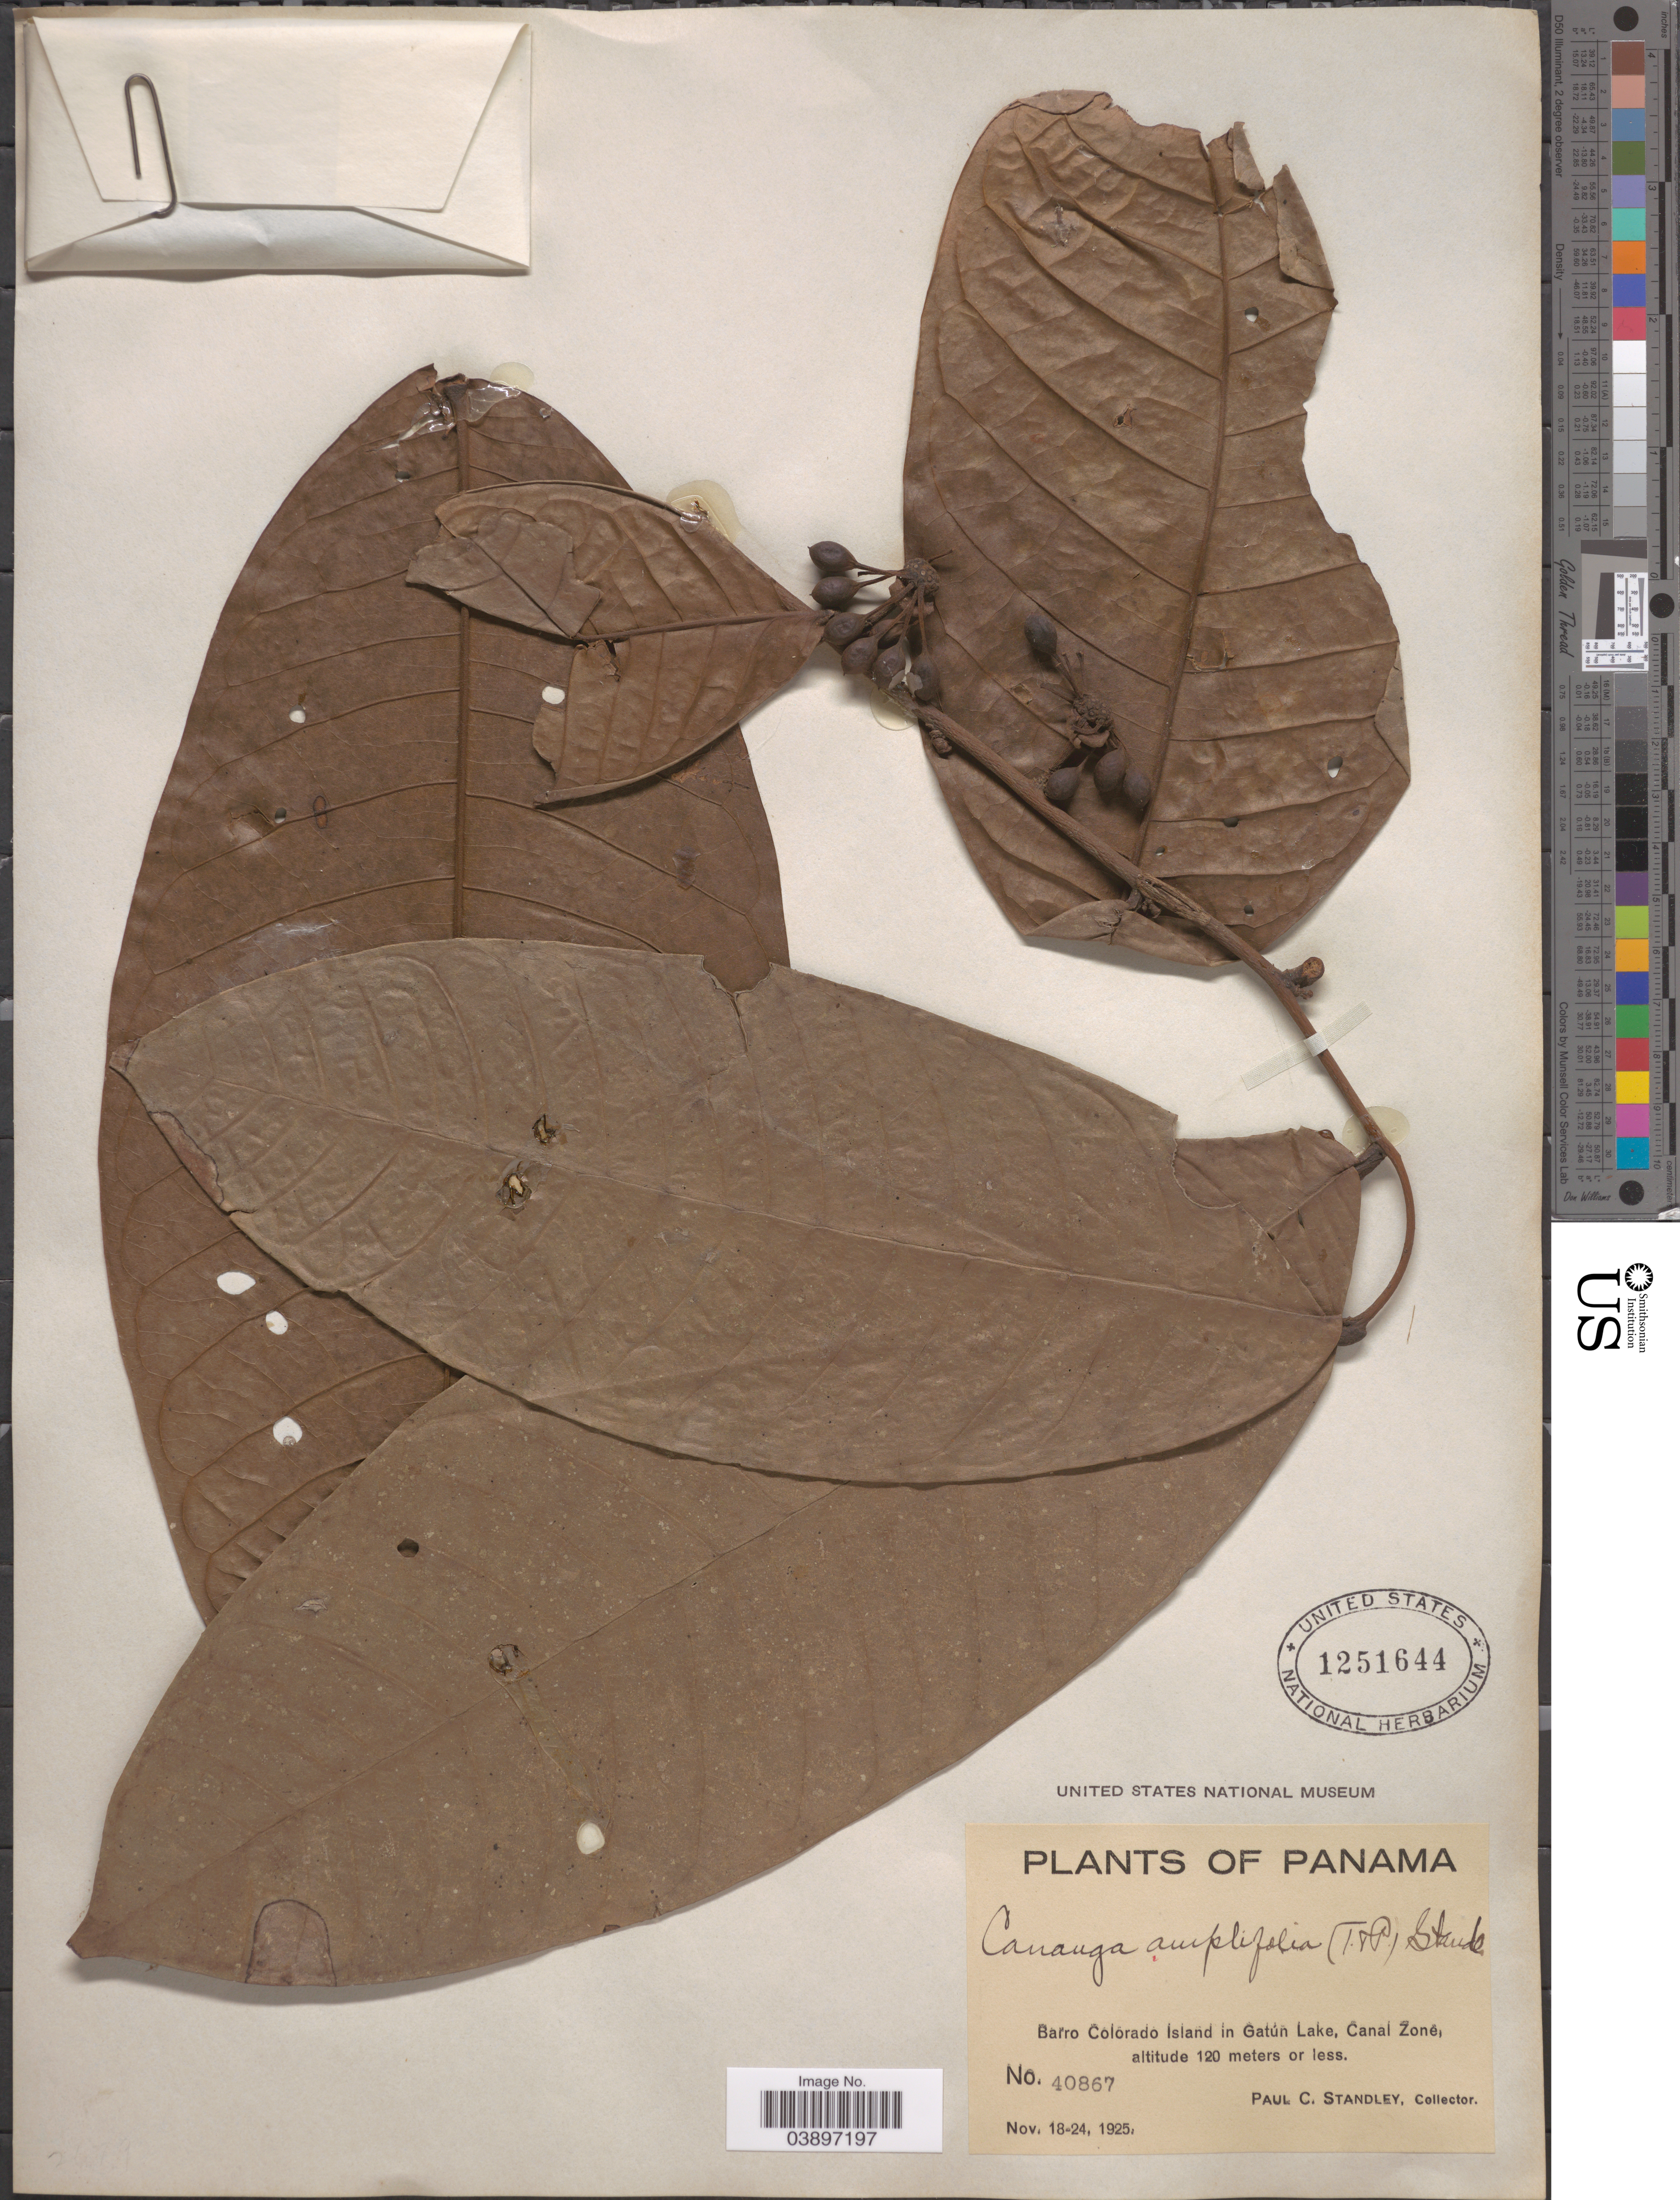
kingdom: Plantae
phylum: Tracheophyta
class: Magnoliopsida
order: Magnoliales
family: Annonaceae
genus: Guatteria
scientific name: Guatteria amplifolia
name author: Triana & Planch.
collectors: P. C. Standley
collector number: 40867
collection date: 1925-11-18/1925-11-24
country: Panama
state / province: Panamá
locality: Barro Colorado Island in Gatún Lake, Canal Zone.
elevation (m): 120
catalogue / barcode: US 1251644